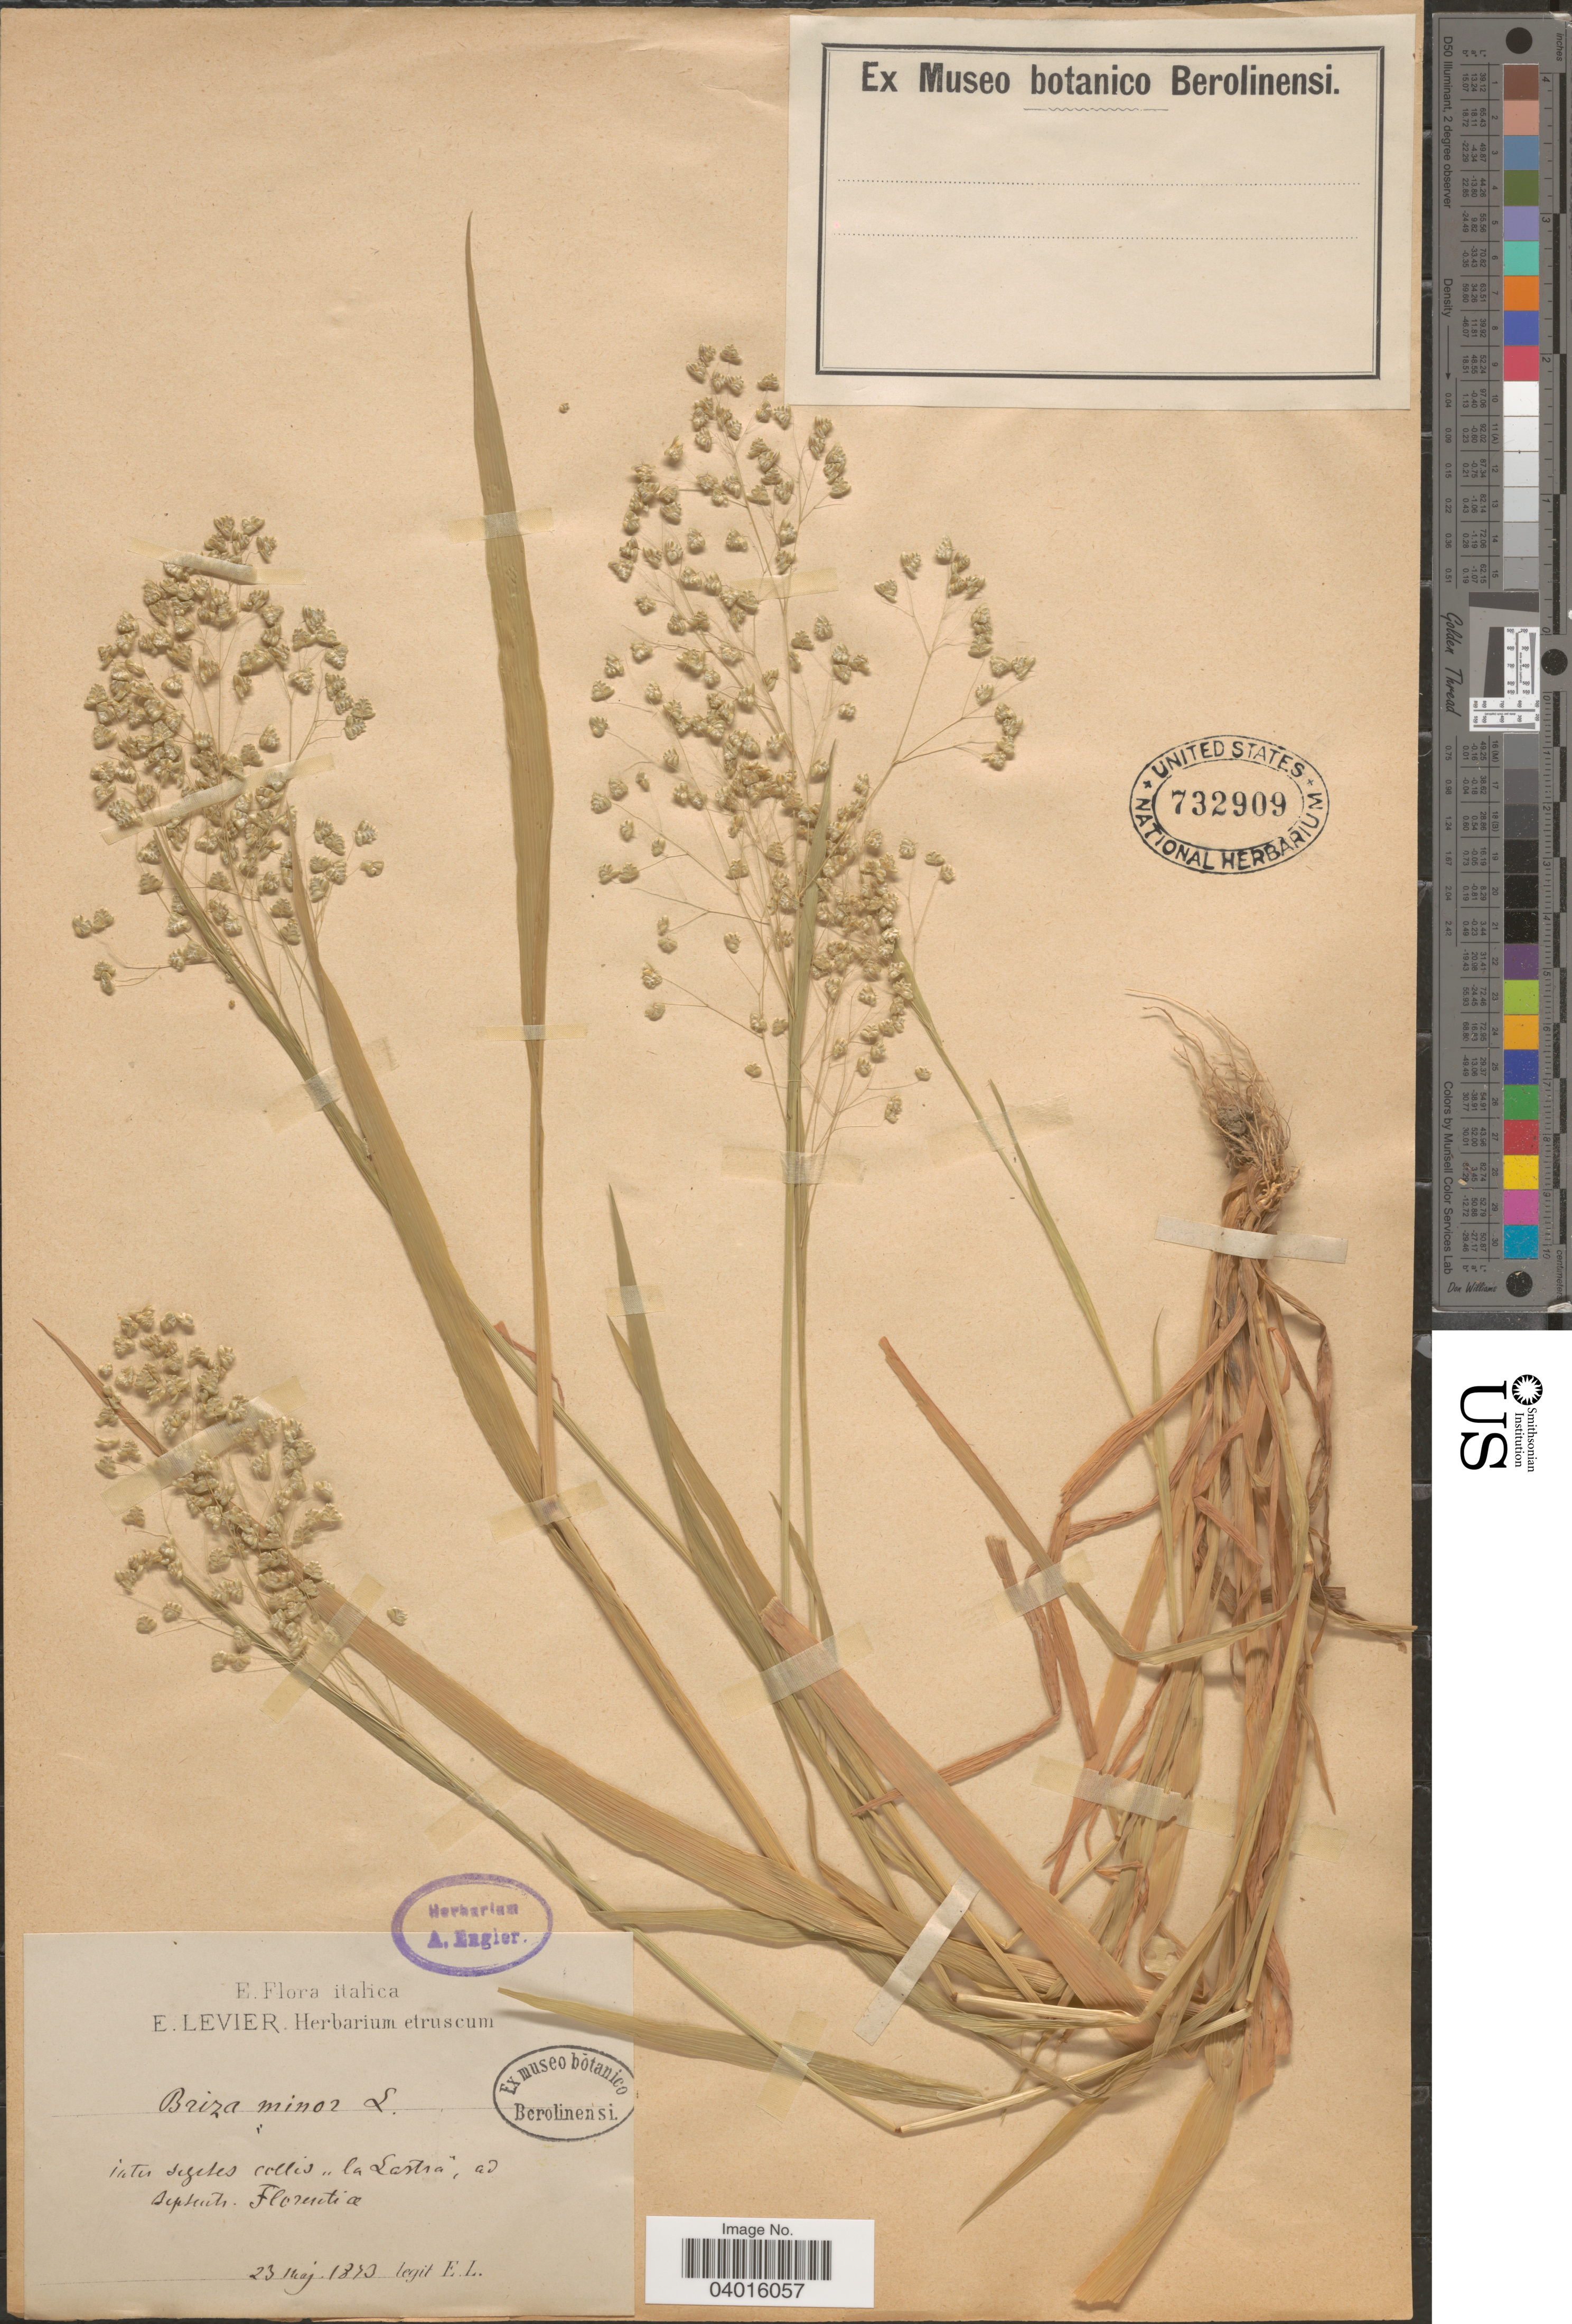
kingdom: Plantae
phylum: Tracheophyta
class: Liliopsida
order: Poales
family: Poaceae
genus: Briza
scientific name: Briza minor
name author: L.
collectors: É. Levier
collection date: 1873-05-23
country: Italy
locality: Italica. Inter segetes collis "la Lastra", ad septentr. Florentia.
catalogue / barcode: US 732909